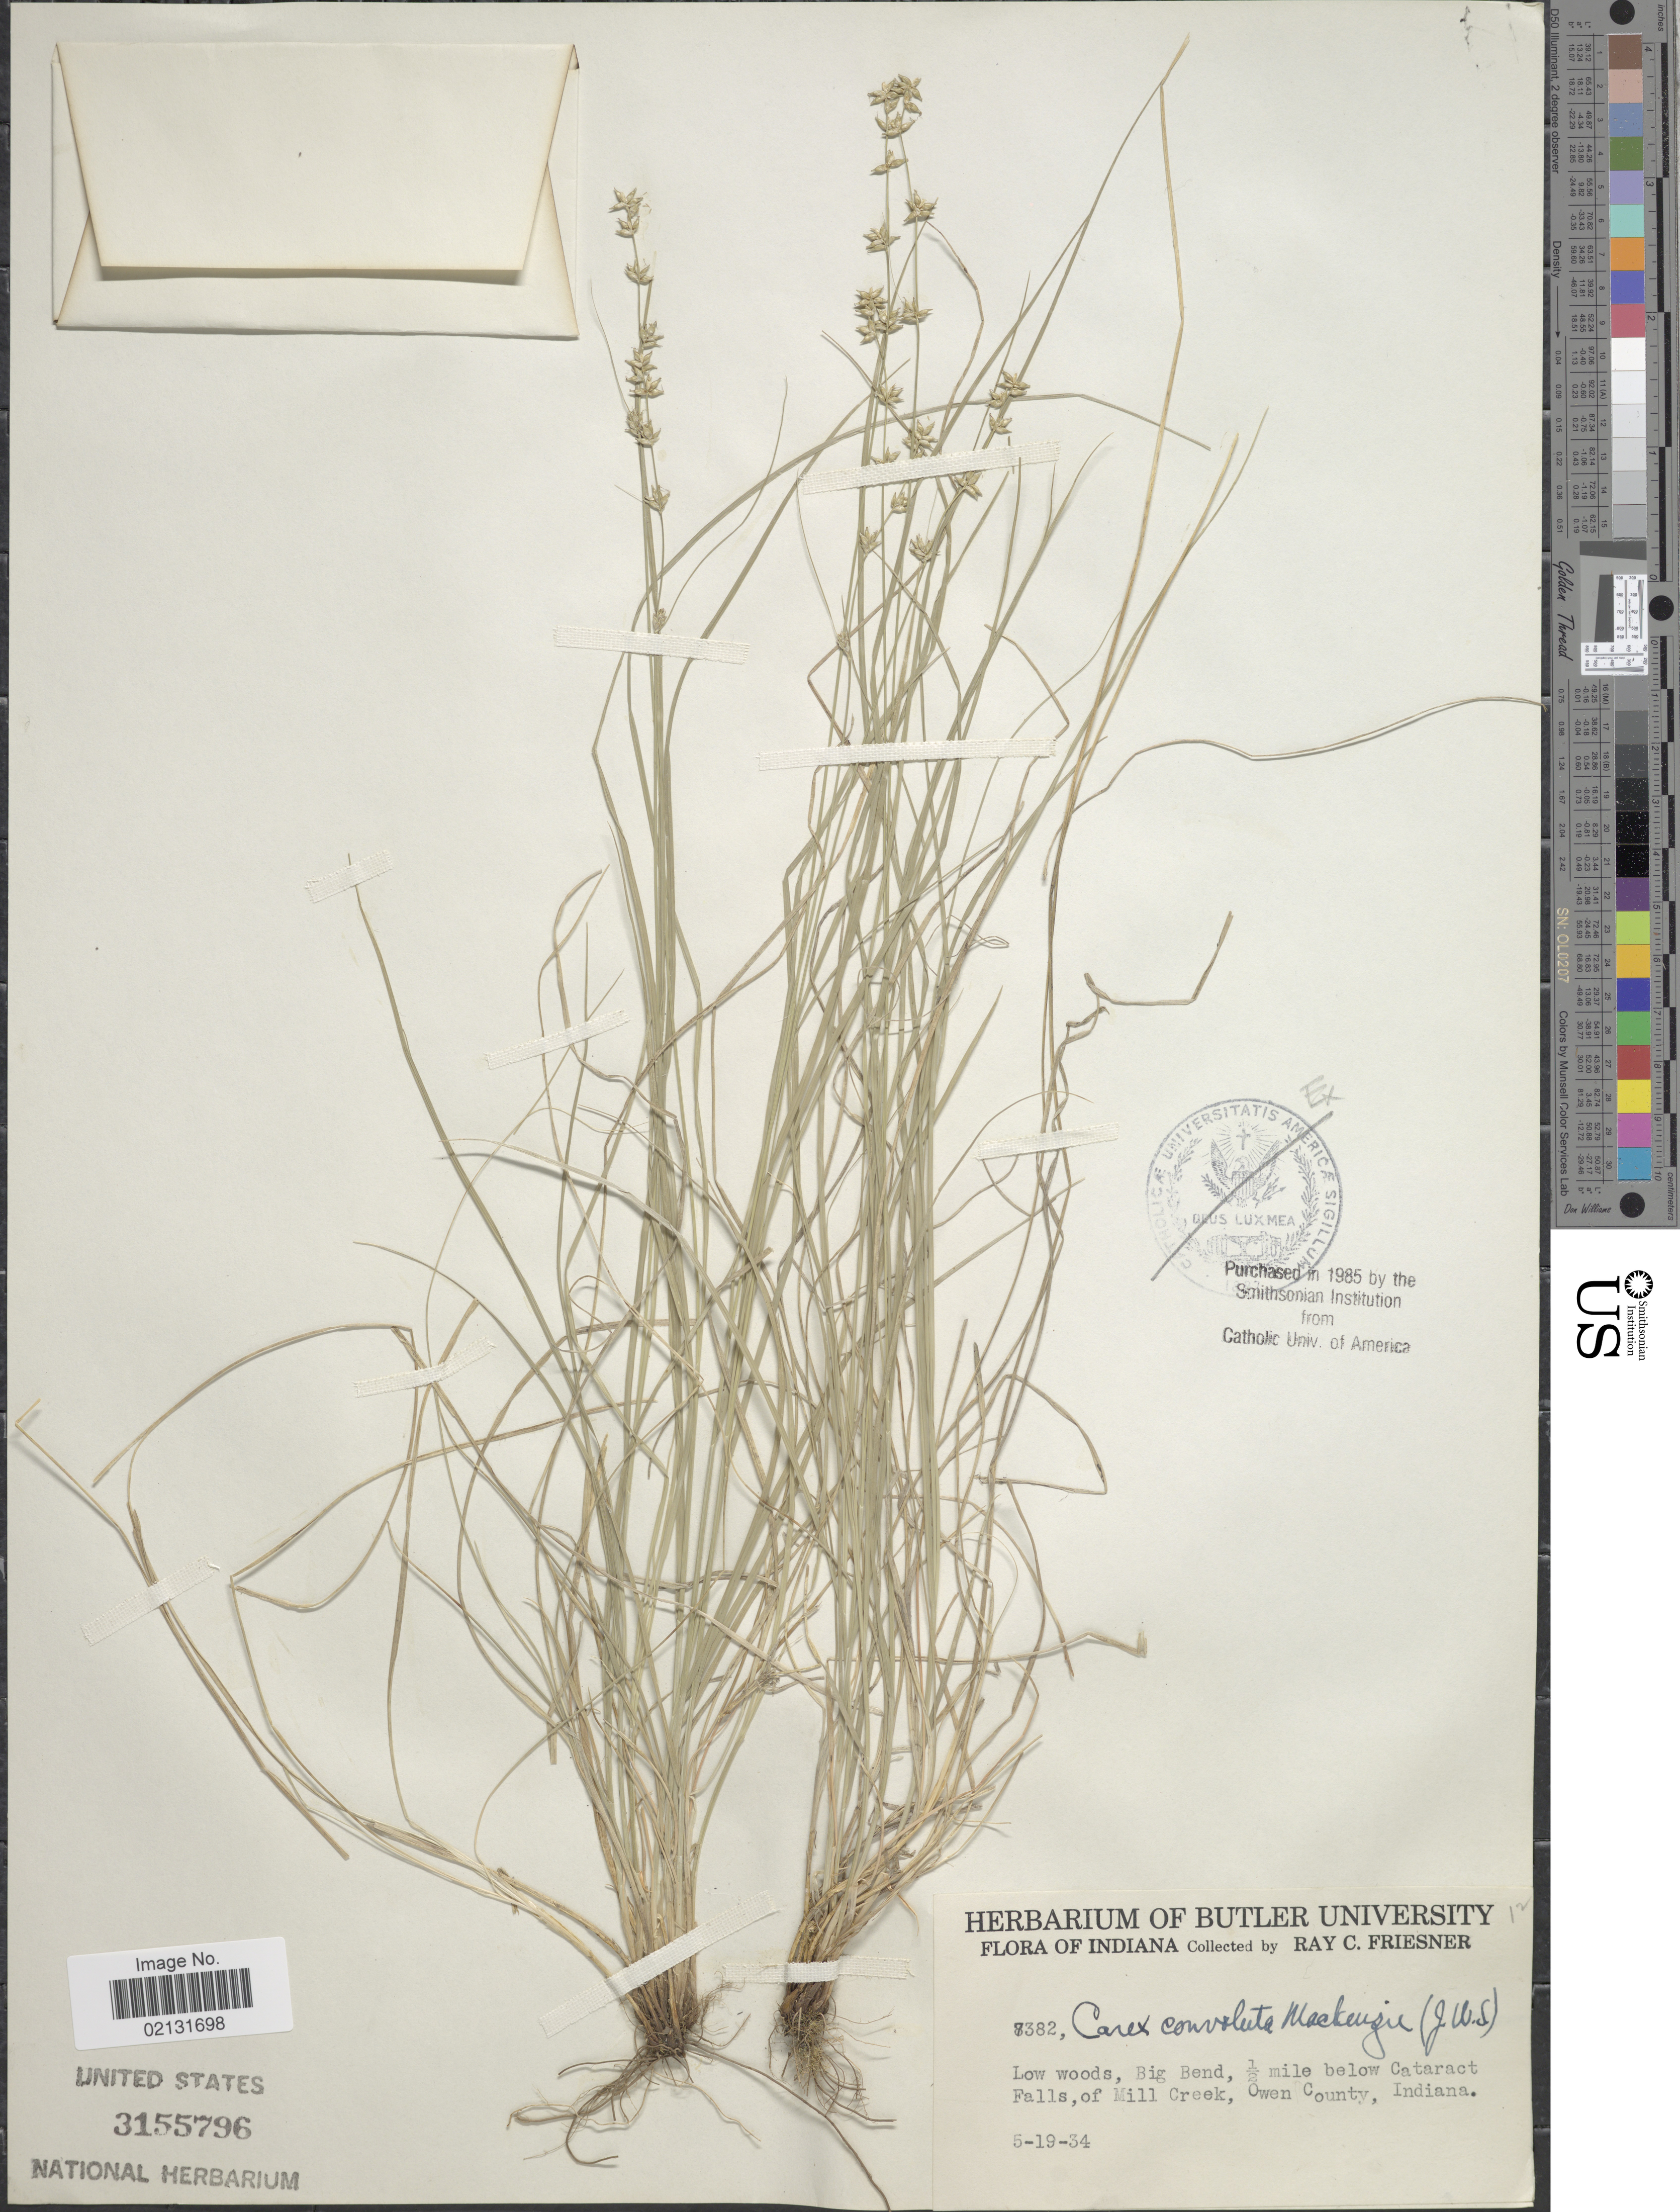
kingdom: Plantae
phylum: Tracheophyta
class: Liliopsida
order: Poales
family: Cyperaceae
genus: Carex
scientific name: Carex rosea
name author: Willd.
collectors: R. Friesner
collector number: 7382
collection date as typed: Transcribed d/m/y: 19/5/34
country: United States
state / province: Indiana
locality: Low woods, Big Bend, 1/2 mile below Cataract Falls, of Mill Creek, Owen County.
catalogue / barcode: US 3155796